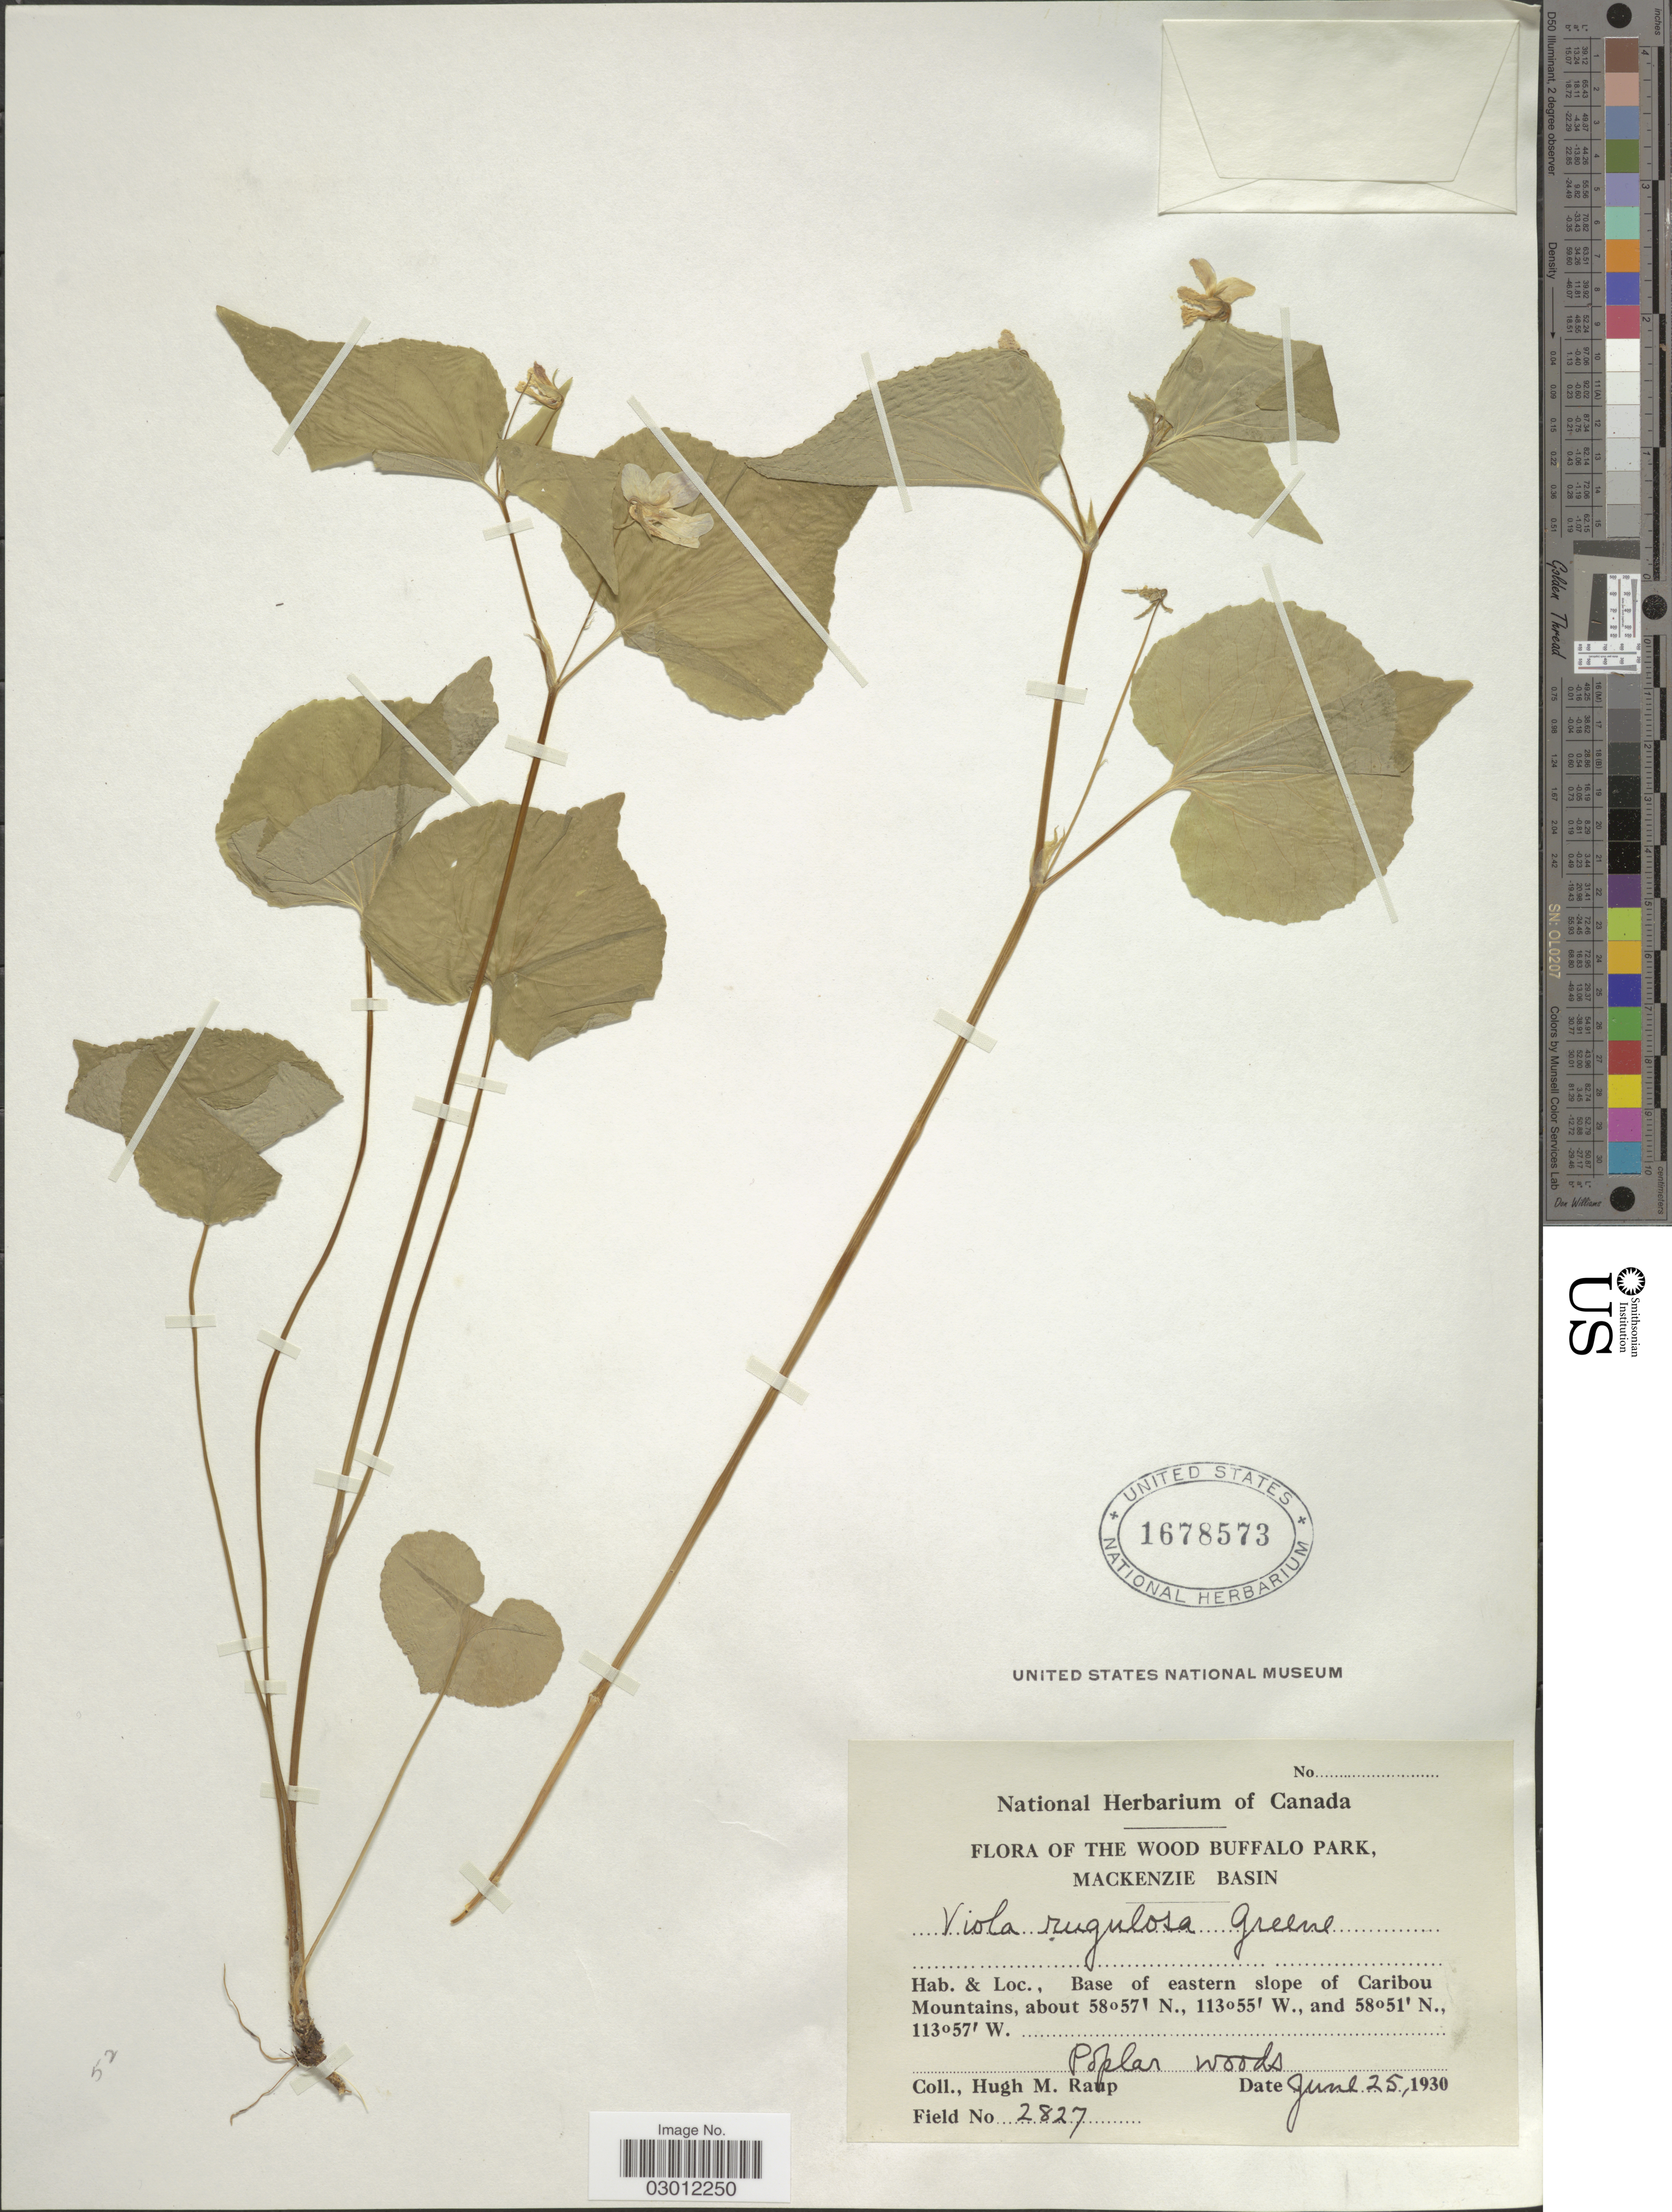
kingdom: Plantae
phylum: Tracheophyta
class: Magnoliopsida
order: Malpighiales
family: Violaceae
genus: Viola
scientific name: Viola canadensis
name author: L.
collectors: H. Raup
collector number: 2827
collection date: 1930-06-25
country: Canada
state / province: Alberta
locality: The Wood Buffalo Park, Mackenzie Basin. Base of eastern slope of Caribou Mountains.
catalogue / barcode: US 1678573